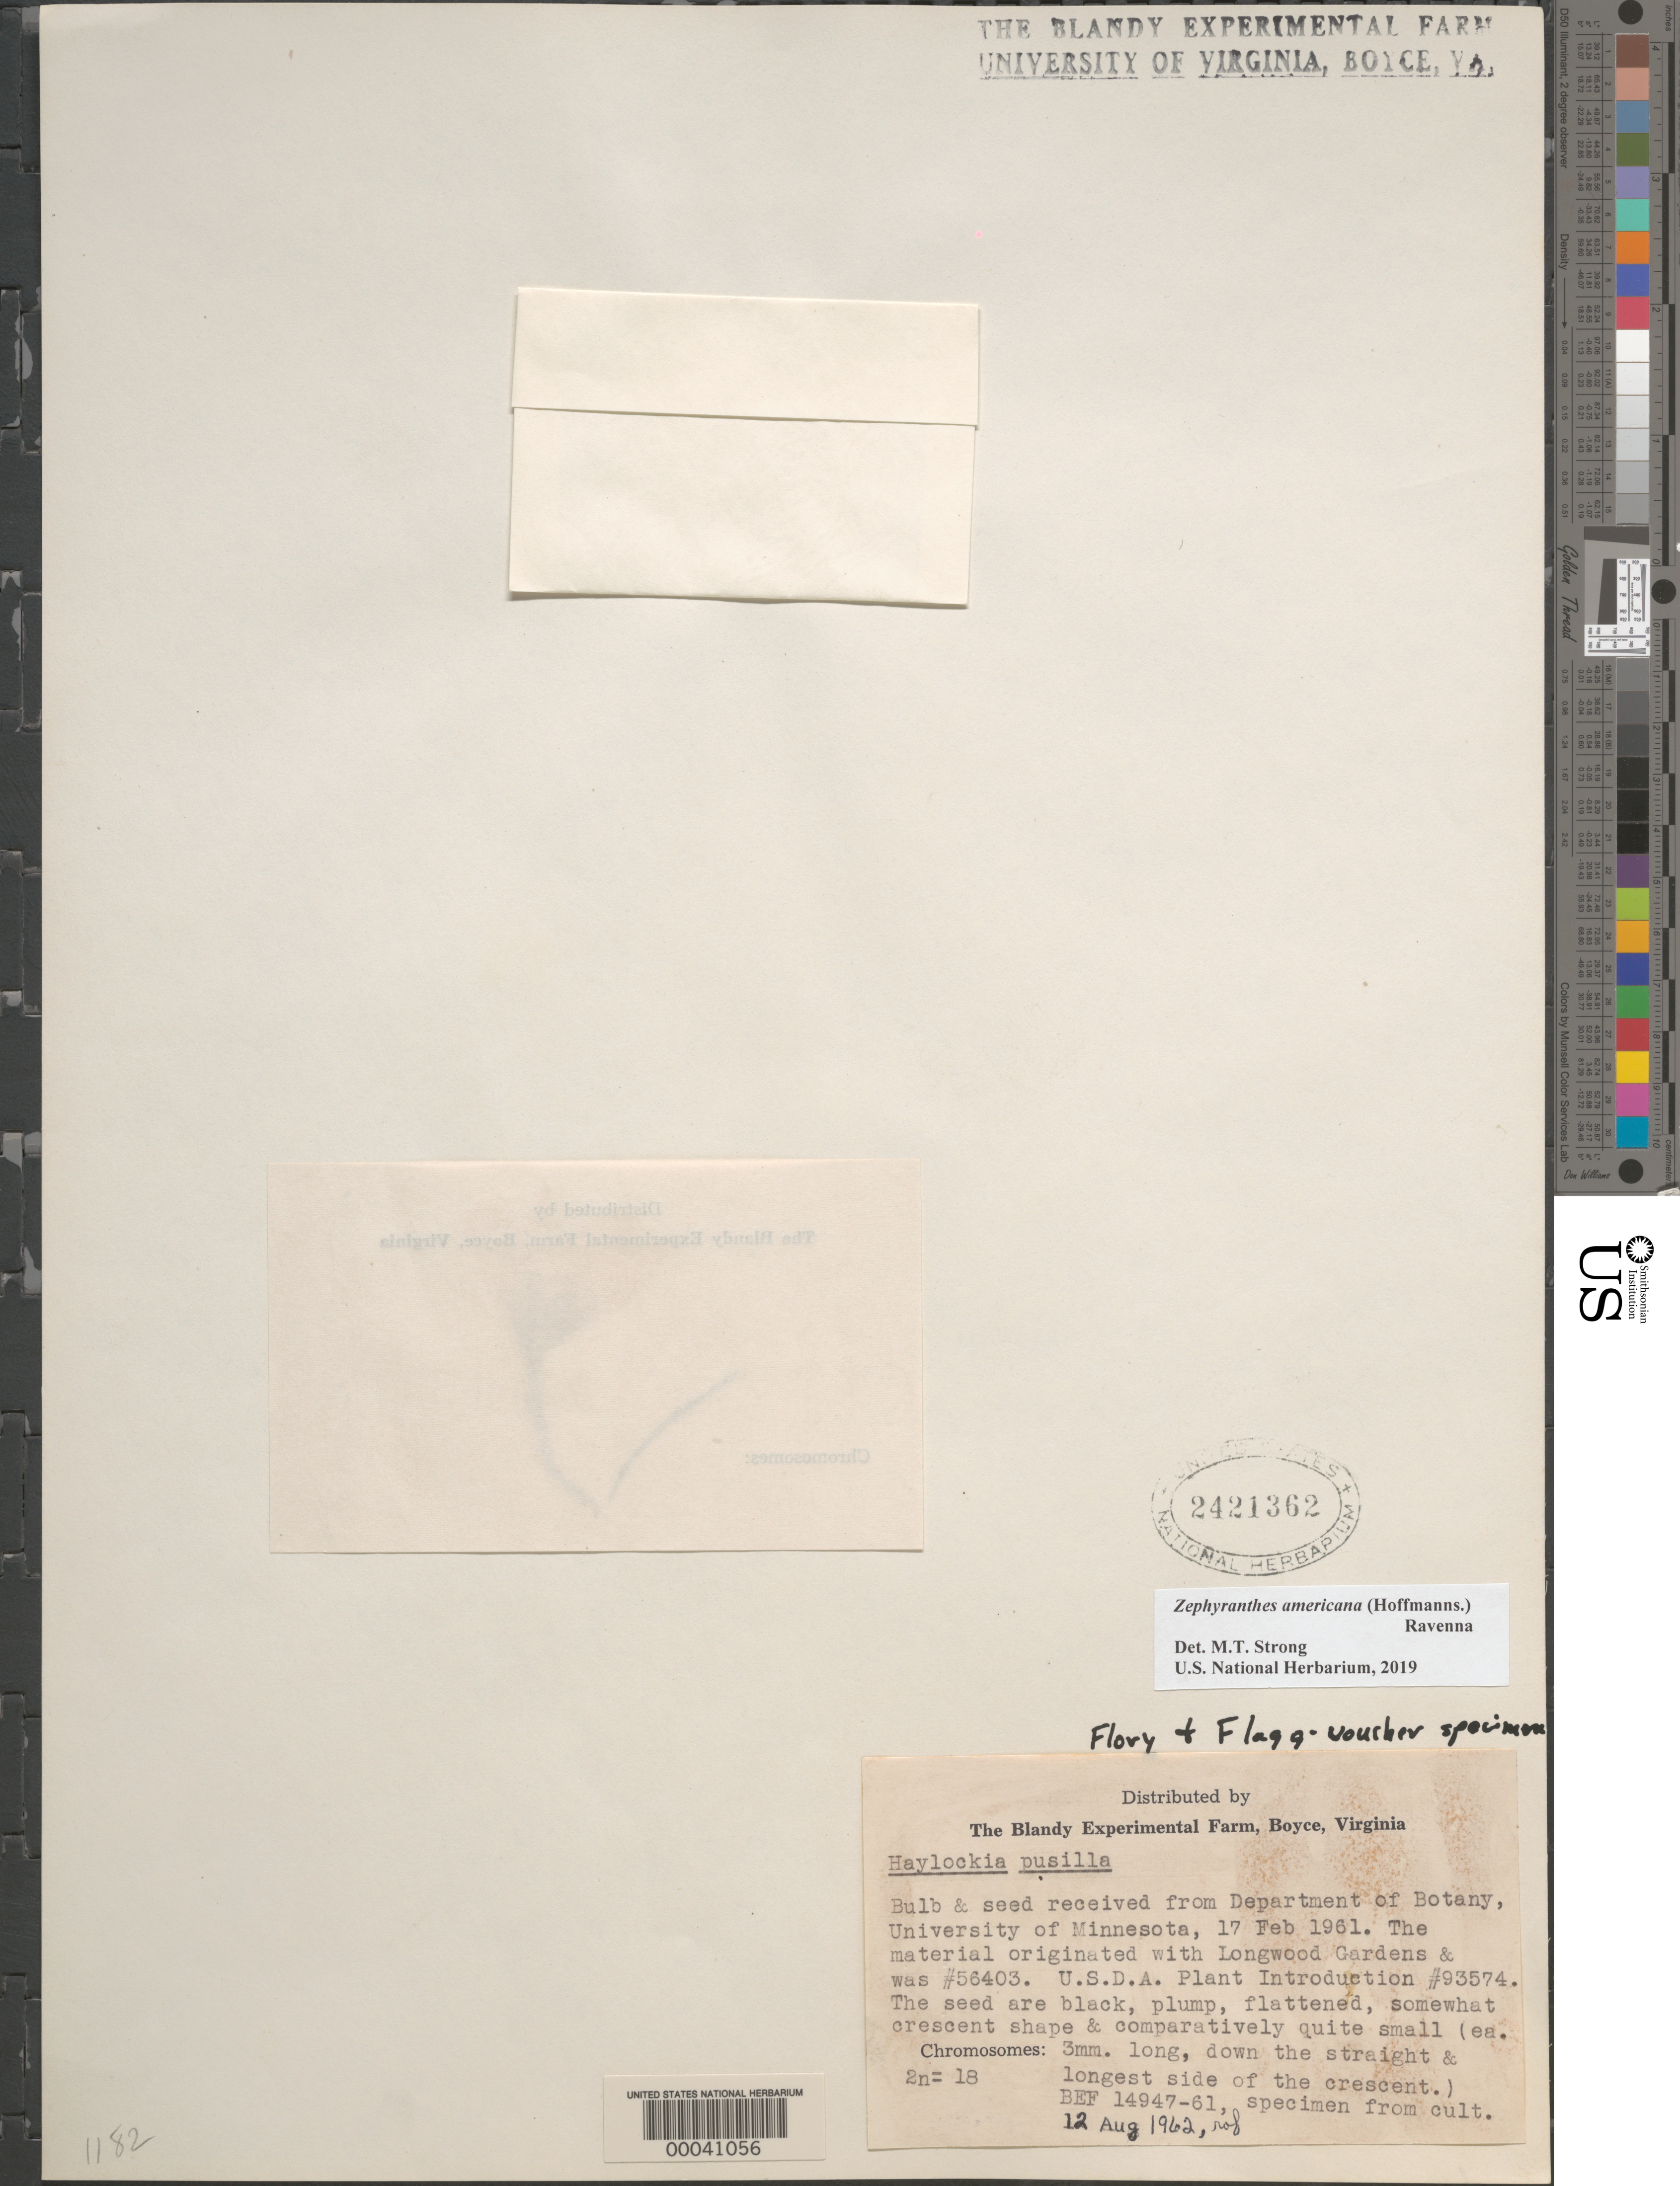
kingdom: Plantae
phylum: Tracheophyta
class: Liliopsida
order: Asparagales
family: Amaryllidaceae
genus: Zephyranthes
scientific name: Zephyranthes americana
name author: (Hoffmanns.) Ravenna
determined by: Strong, Mark T., (BOT), Smithsonian Institution - National Museum of Natural History (UNITED STATES)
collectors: W. Weingart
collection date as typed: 09 Apr 1914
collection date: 1914-04-09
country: Germany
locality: Gorgenthal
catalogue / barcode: US 2421362